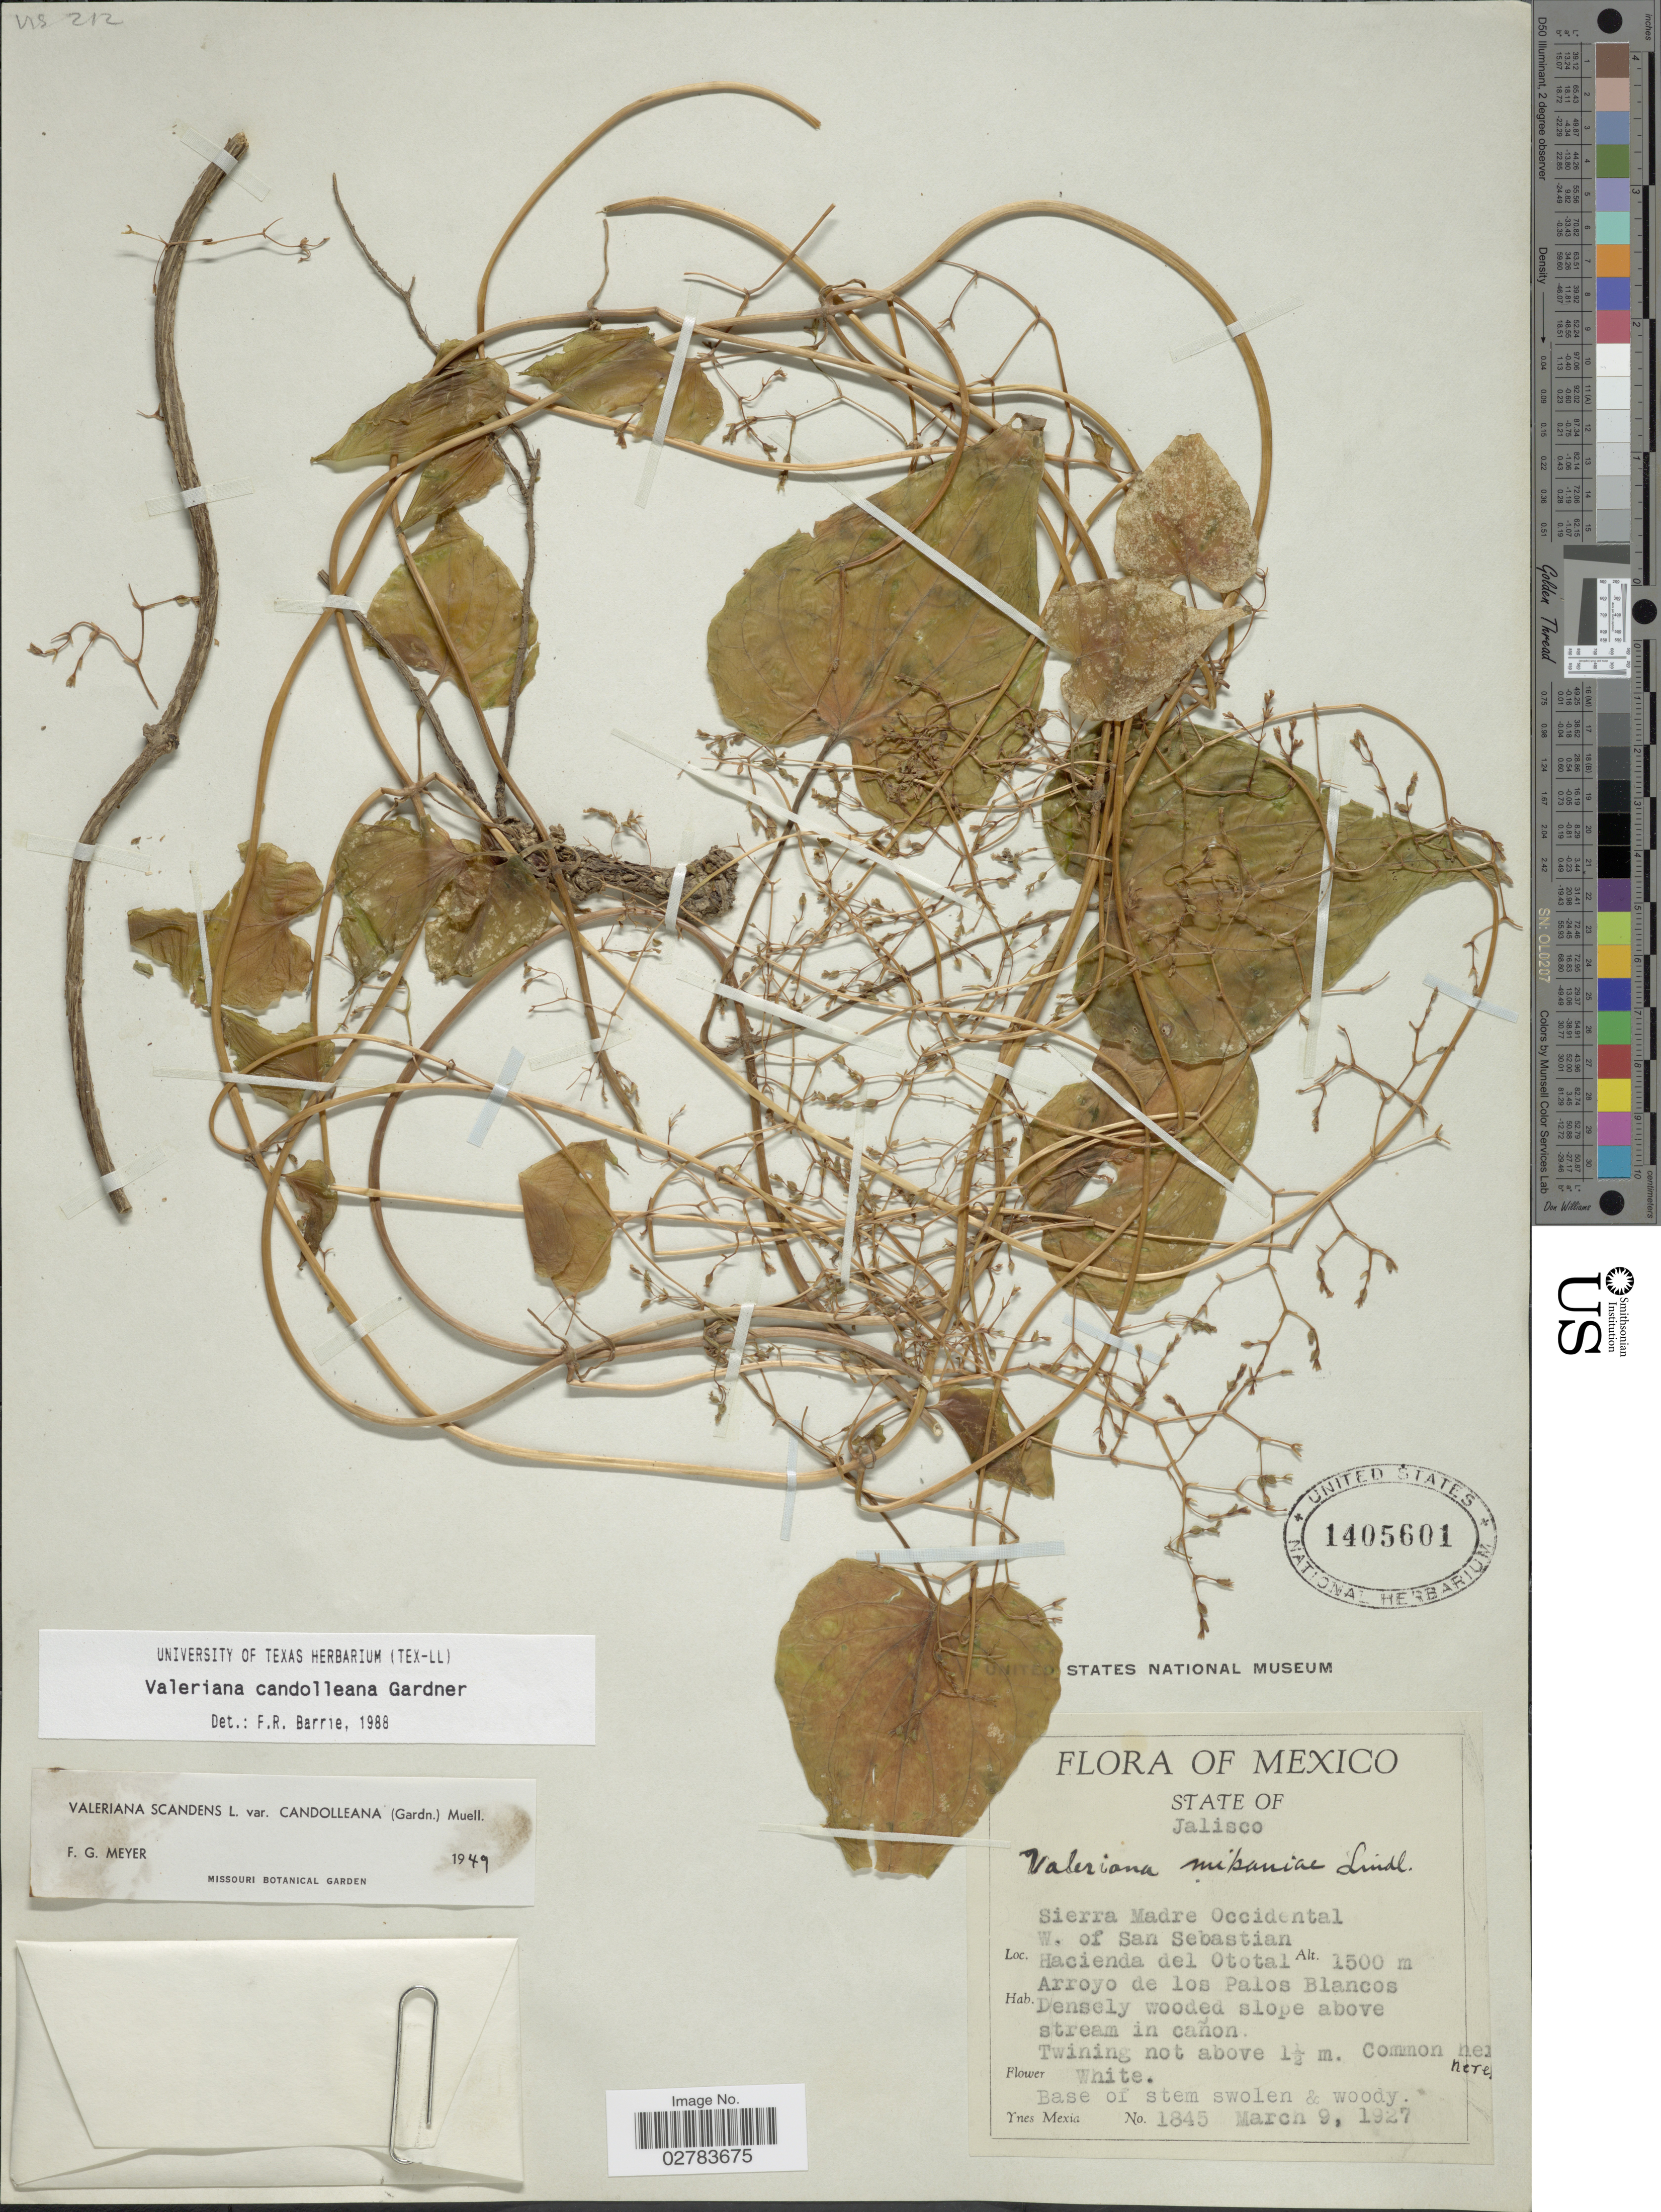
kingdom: Plantae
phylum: Tracheophyta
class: Magnoliopsida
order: Dipsacales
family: Caprifoliaceae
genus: Valeriana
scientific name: Valeriana candolleana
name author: Gardner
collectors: Y. Mexia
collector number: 1845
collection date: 1927-03-09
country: Mexico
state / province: Jalisco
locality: Sierra Madre Occidental W. of San Sebastian. Hacienda del Ototal, Arroyo de los Palos Blancos.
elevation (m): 1500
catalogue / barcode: US 1405601